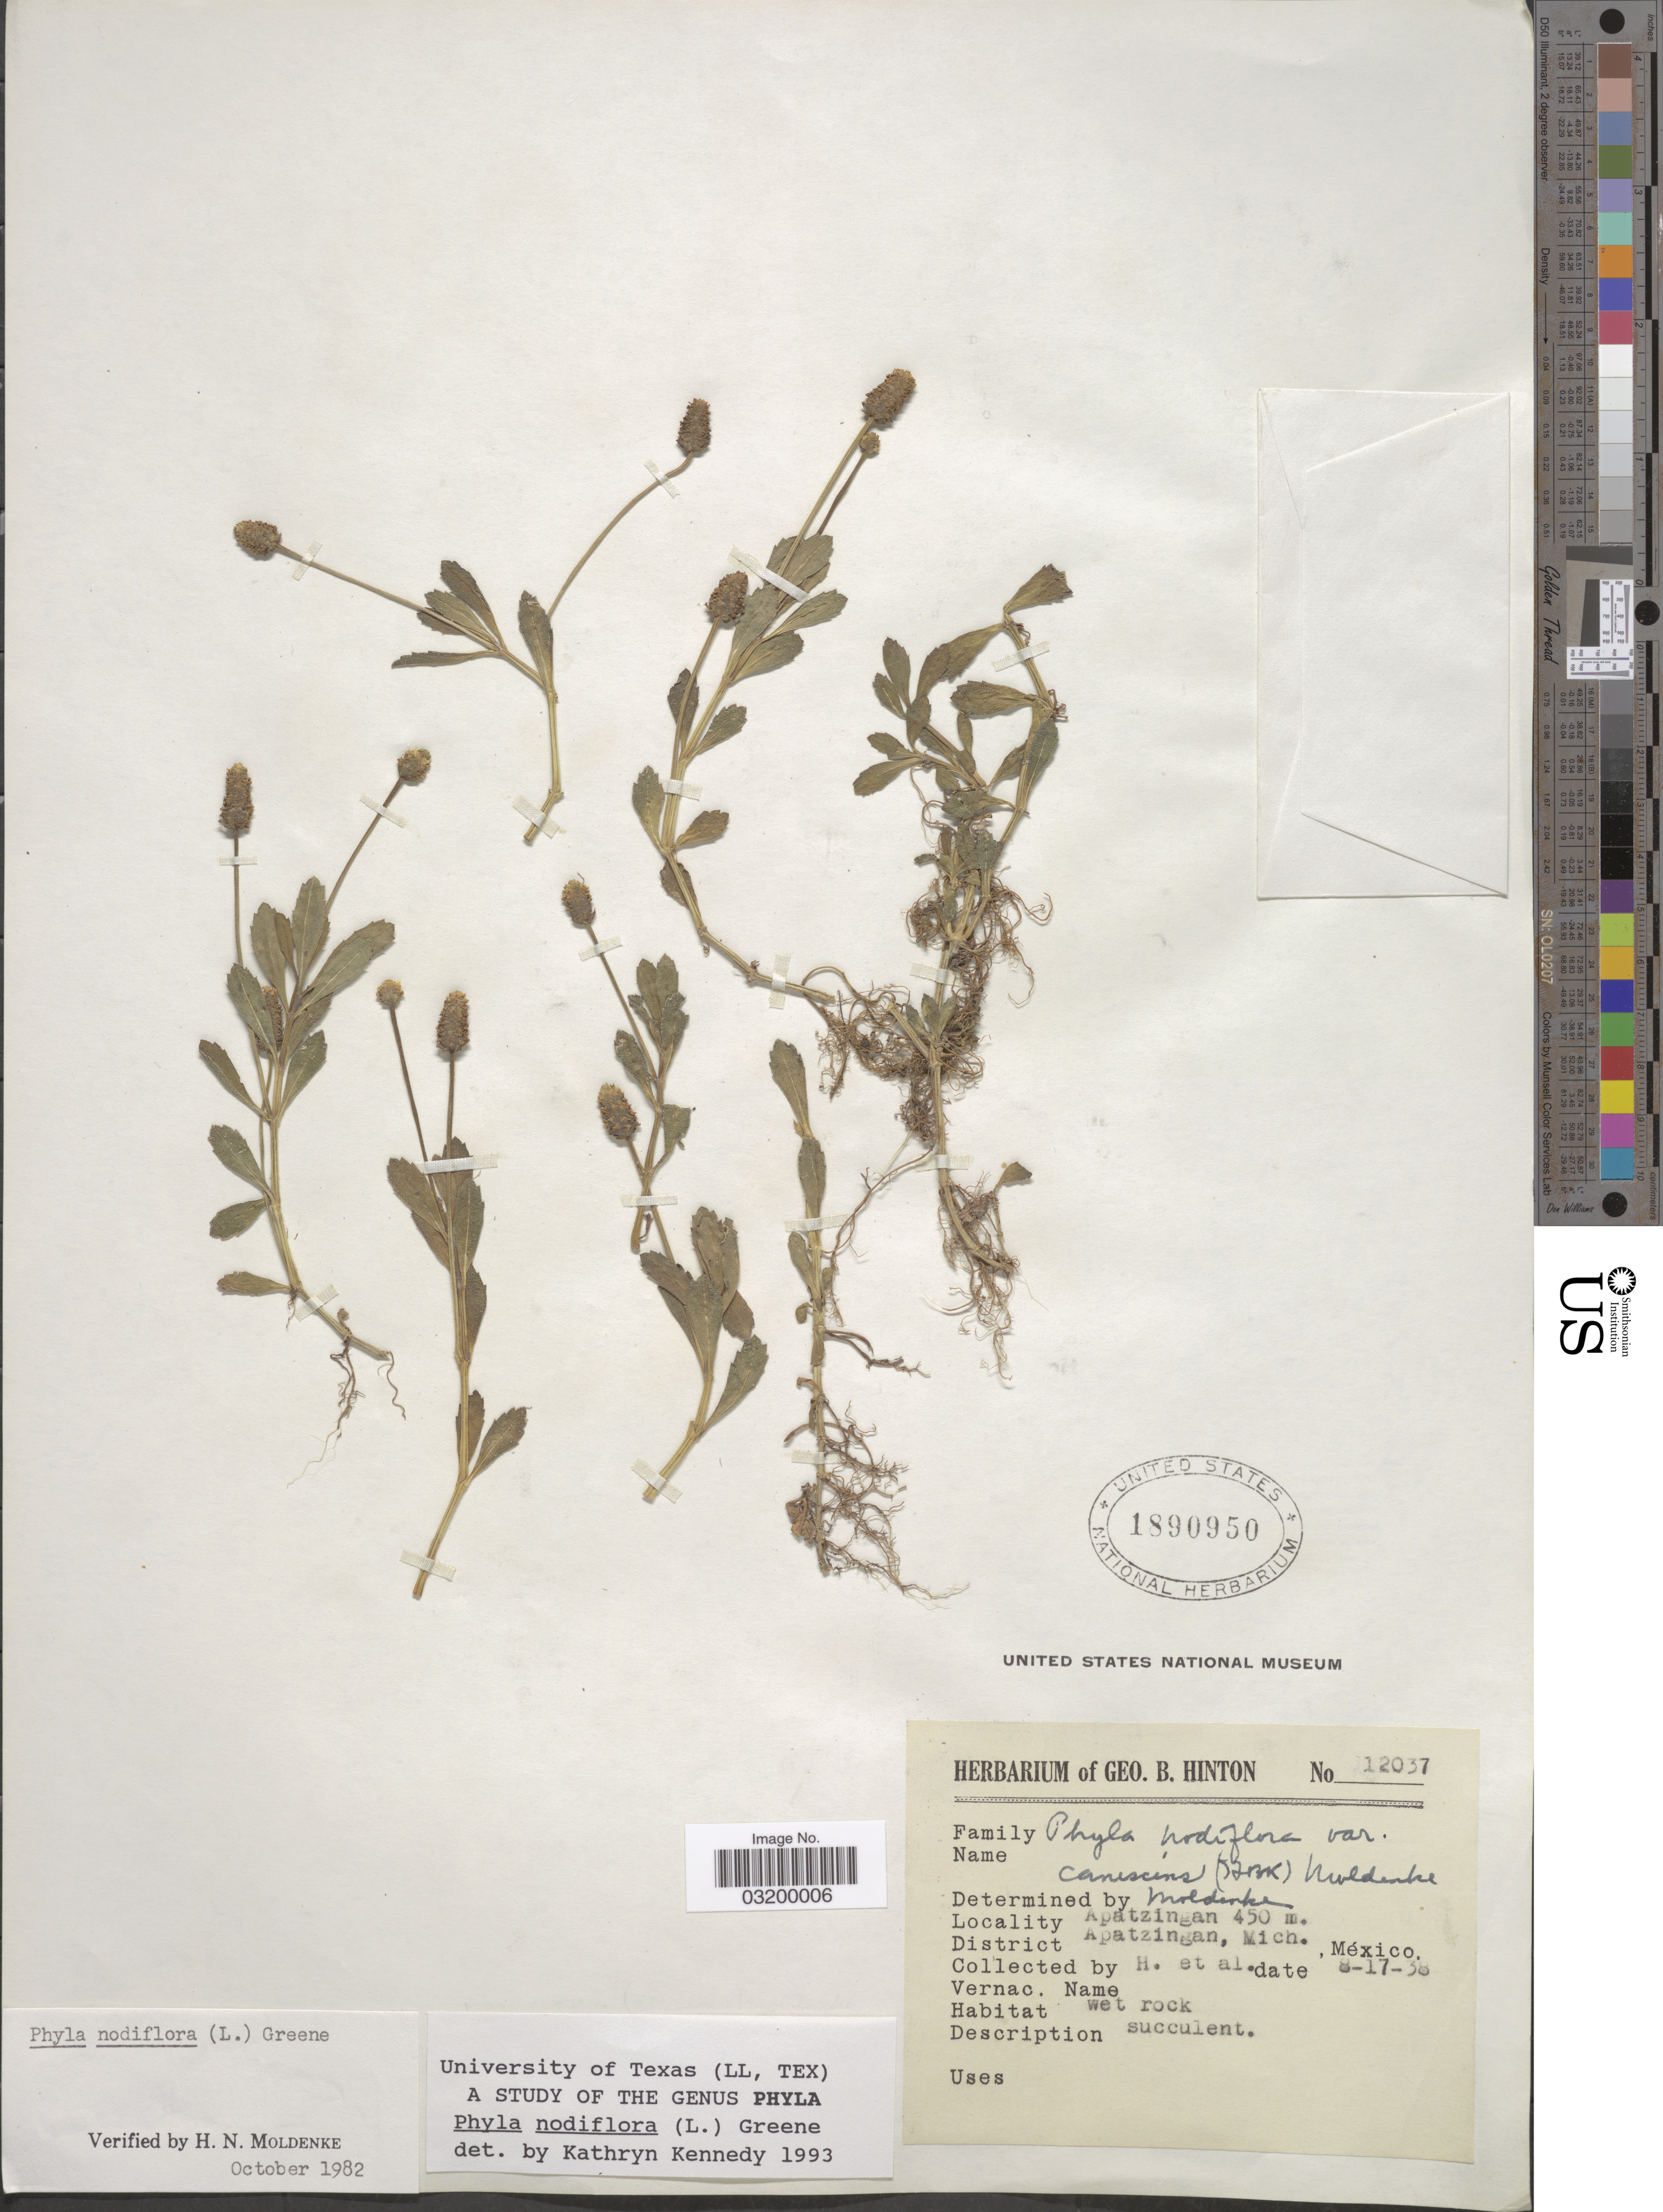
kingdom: Plantae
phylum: Tracheophyta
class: Magnoliopsida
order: Lamiales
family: Verbenaceae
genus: Phyla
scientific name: Phyla nodiflora var. nodiflora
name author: (L.) Greene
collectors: G. B. Hinton & et al.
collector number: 12037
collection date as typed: Transcribed d/m/y: 17/8/38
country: Mexico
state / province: Michoacán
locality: Apatzingan, District Apatzingan.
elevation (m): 450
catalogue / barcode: US 1890950